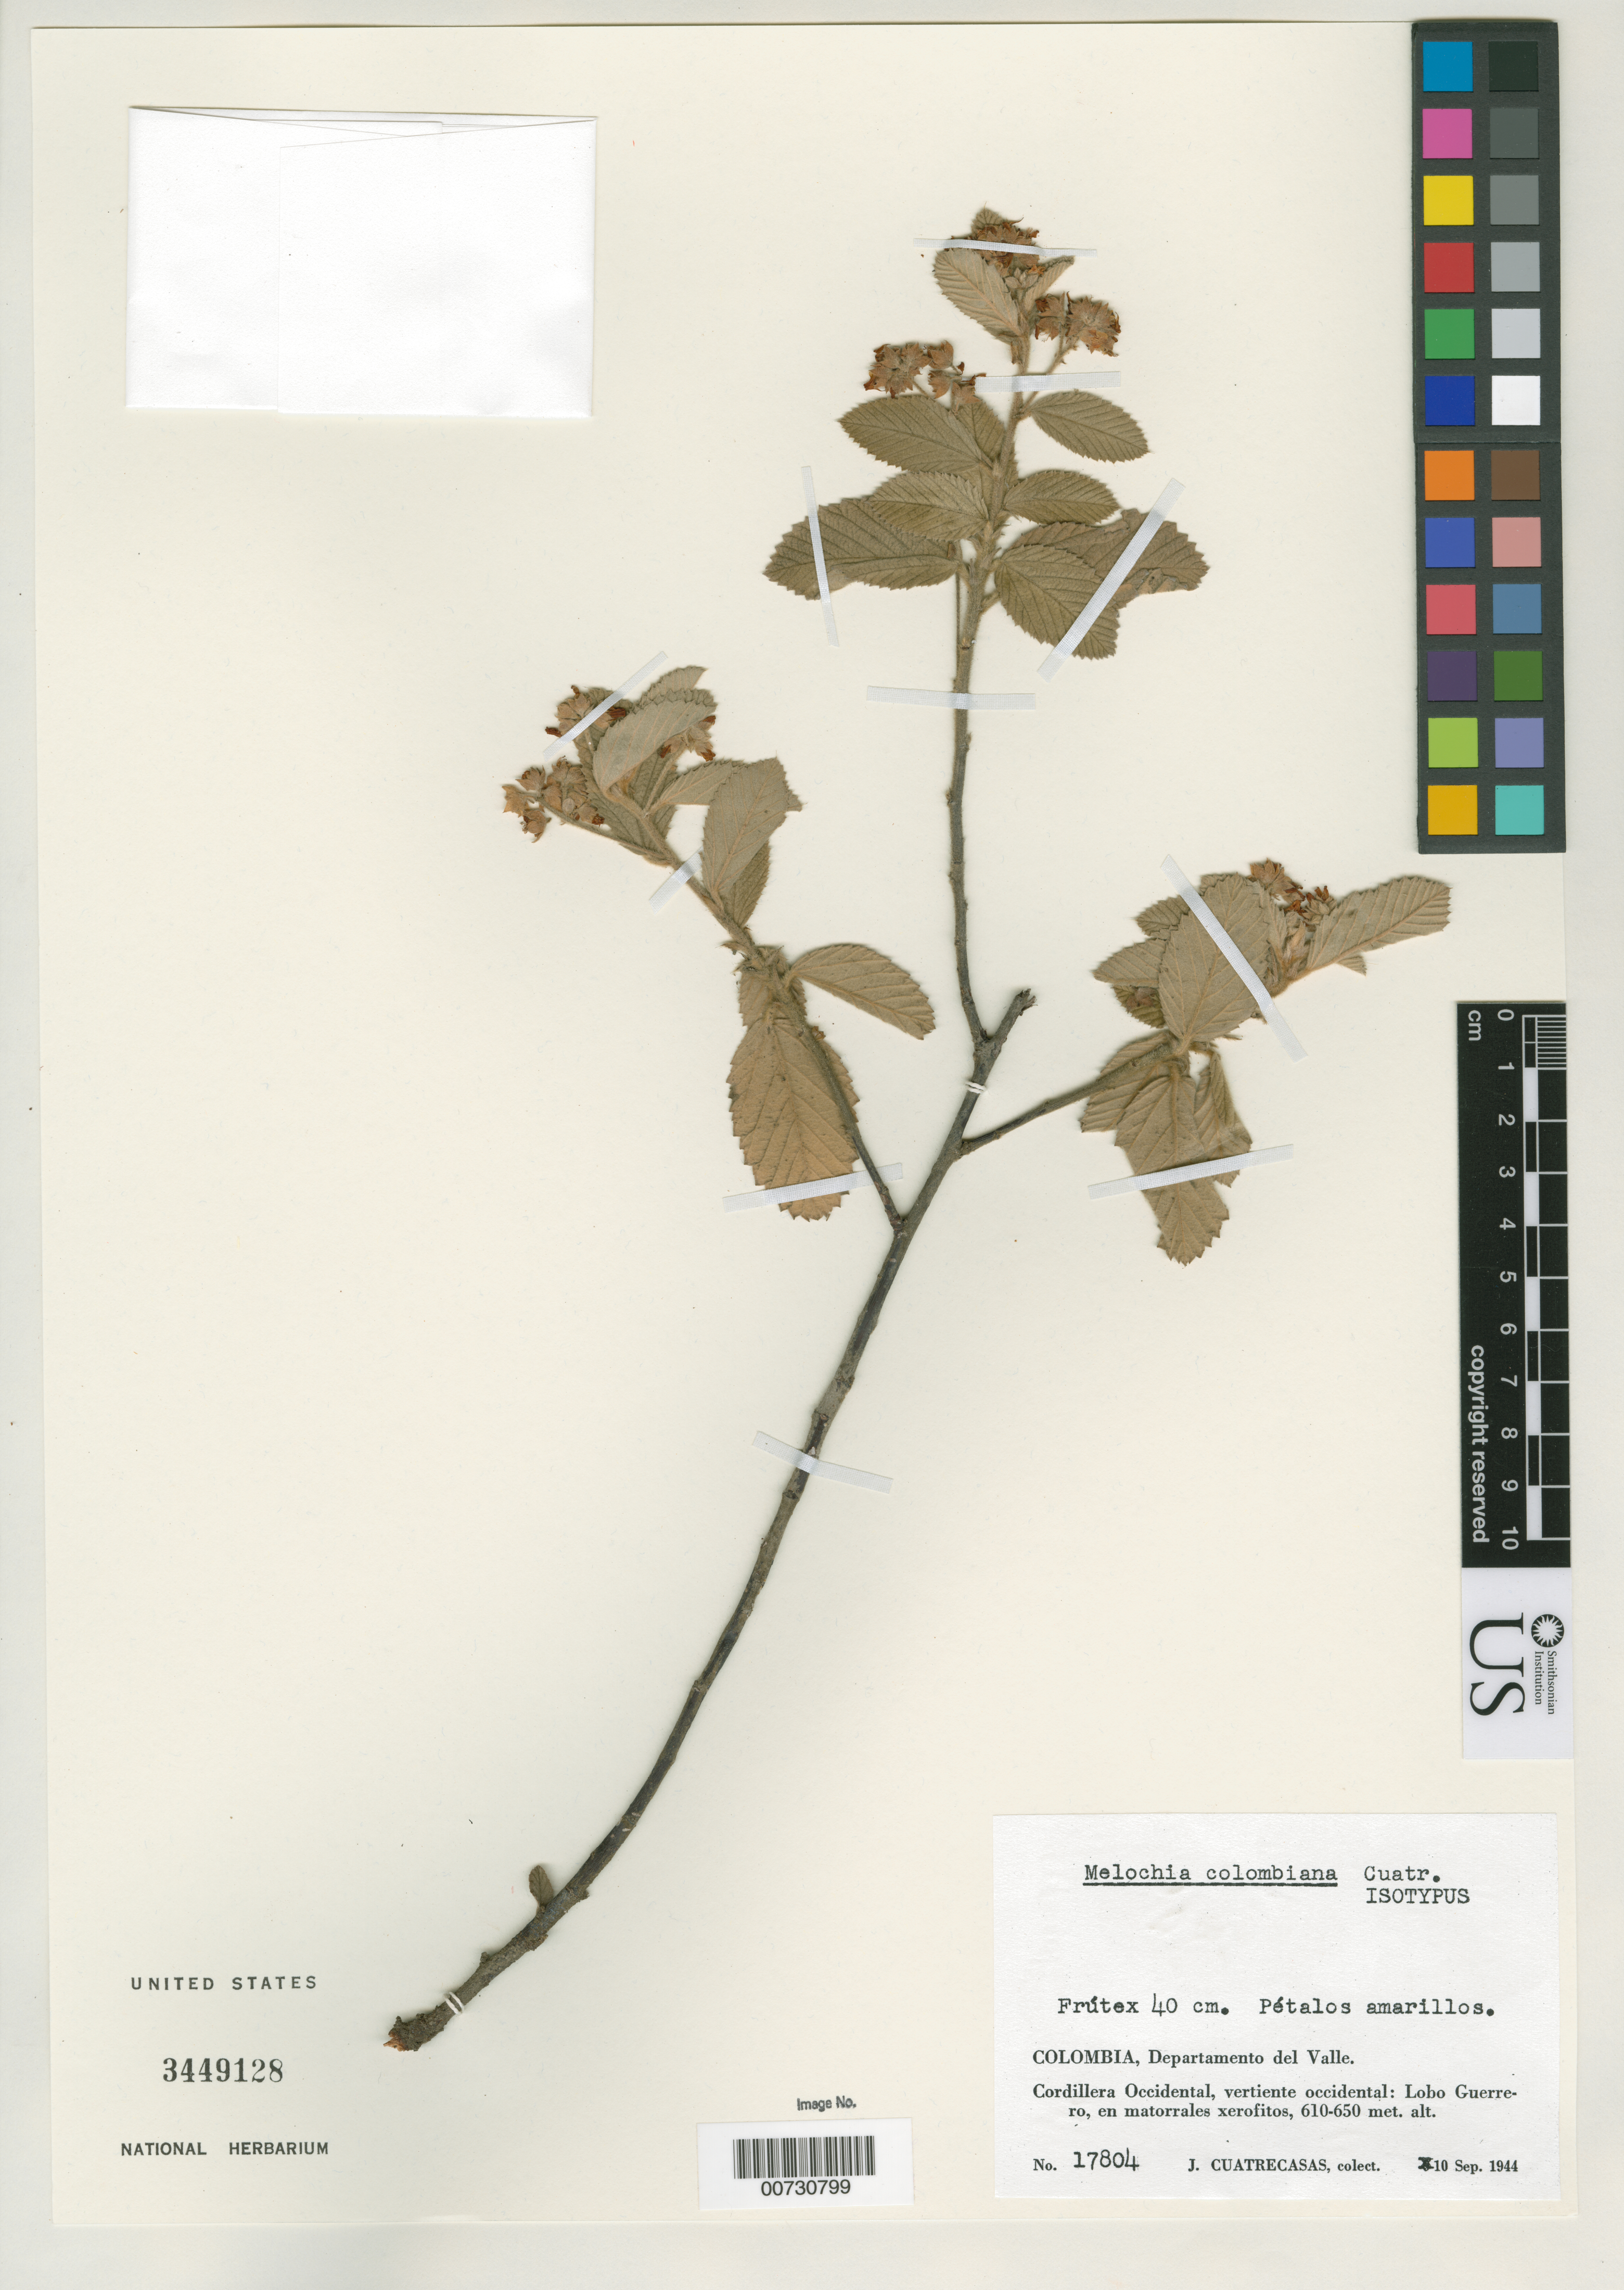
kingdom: Plantae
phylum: Tracheophyta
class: Magnoliopsida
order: Malvales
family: Malvaceae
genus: Melochia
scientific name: Melochia colombiana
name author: Cuatrec.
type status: Isotype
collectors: J. Cuatrecasas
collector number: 17804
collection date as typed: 10 Sep 1944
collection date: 1944-09-10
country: Colombia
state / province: Valle del Cauca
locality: Cordillera Occidental, vertiente occidental: Lobo Guerrero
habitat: Matorrales xerofitos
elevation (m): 610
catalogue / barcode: US 3449128